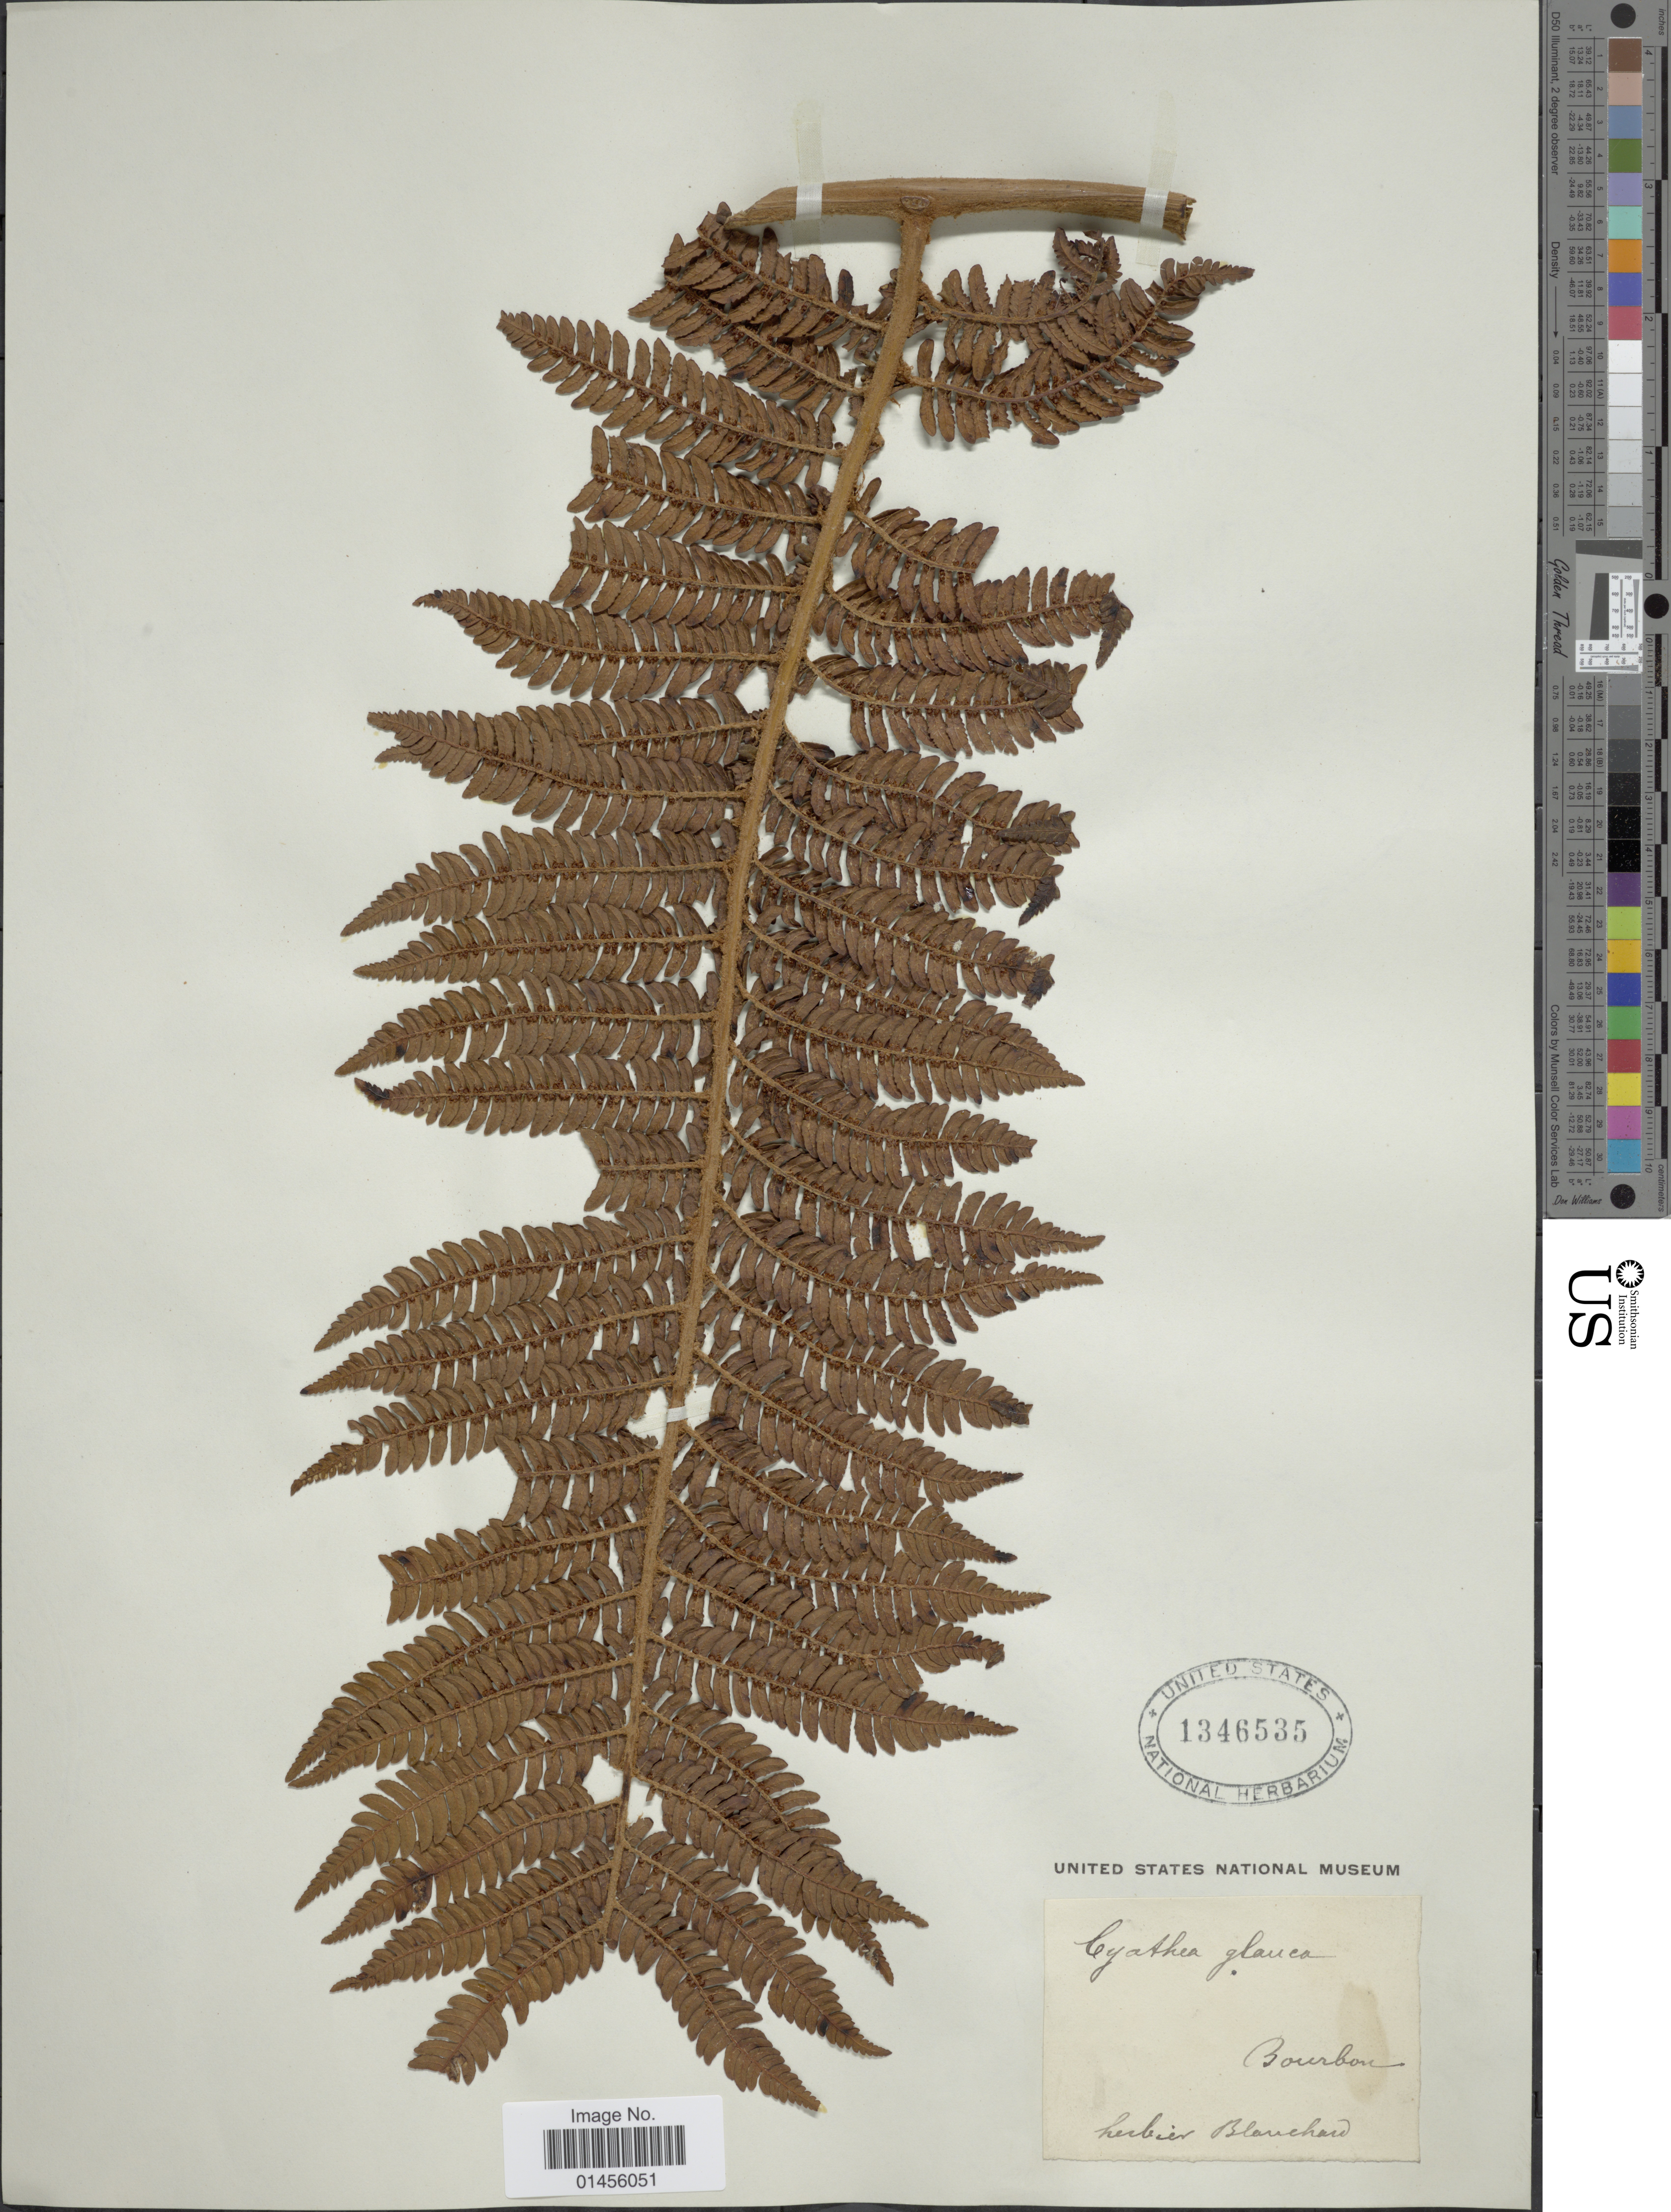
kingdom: Plantae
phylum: Tracheophyta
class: Polypodiopsida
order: Cyatheales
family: Cyatheaceae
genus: Alsophila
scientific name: Alsophila glaucifolia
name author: R.M. Tryon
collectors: ex herb. F. Blanchard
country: Reunion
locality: Bourbon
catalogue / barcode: US 1346535